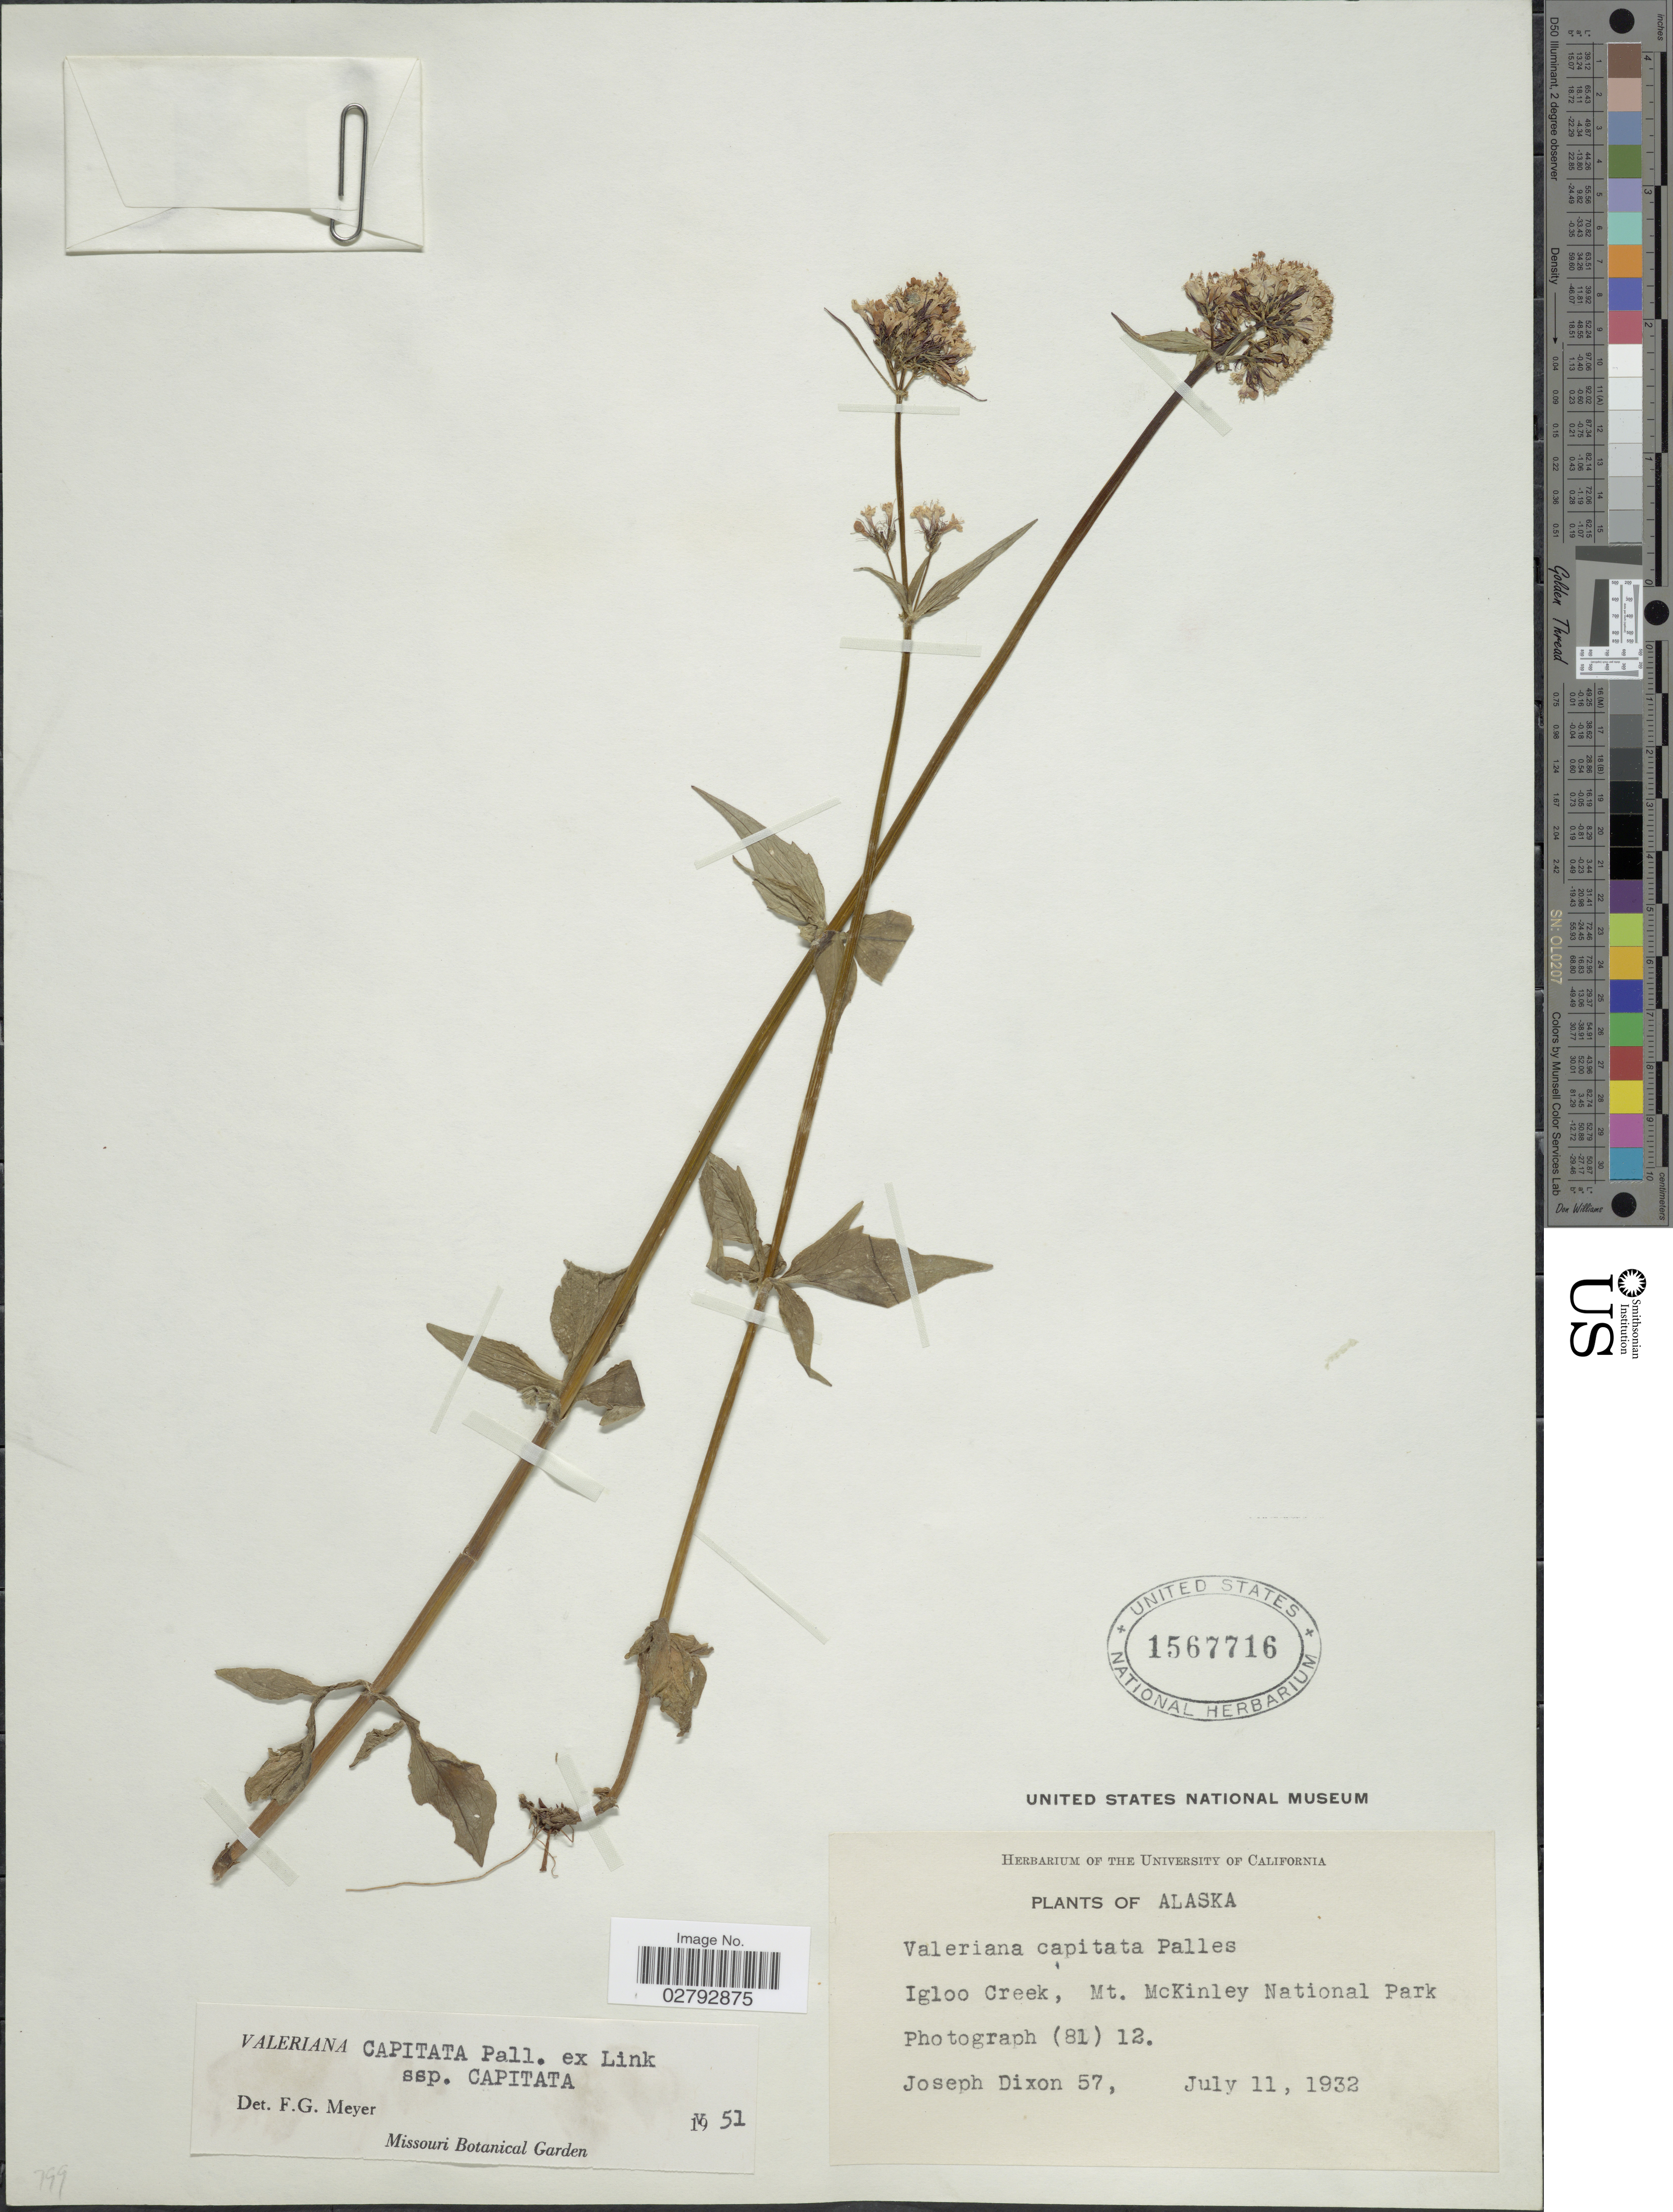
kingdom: Plantae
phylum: Tracheophyta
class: Magnoliopsida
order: Dipsacales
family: Caprifoliaceae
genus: Valeriana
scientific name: Valeriana capitata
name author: Link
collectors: J. Dixon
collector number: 57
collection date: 1932-07-11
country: United States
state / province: Alaska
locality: Igloo Creek, Mt. McKinley National Park.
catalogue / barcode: US 1567716